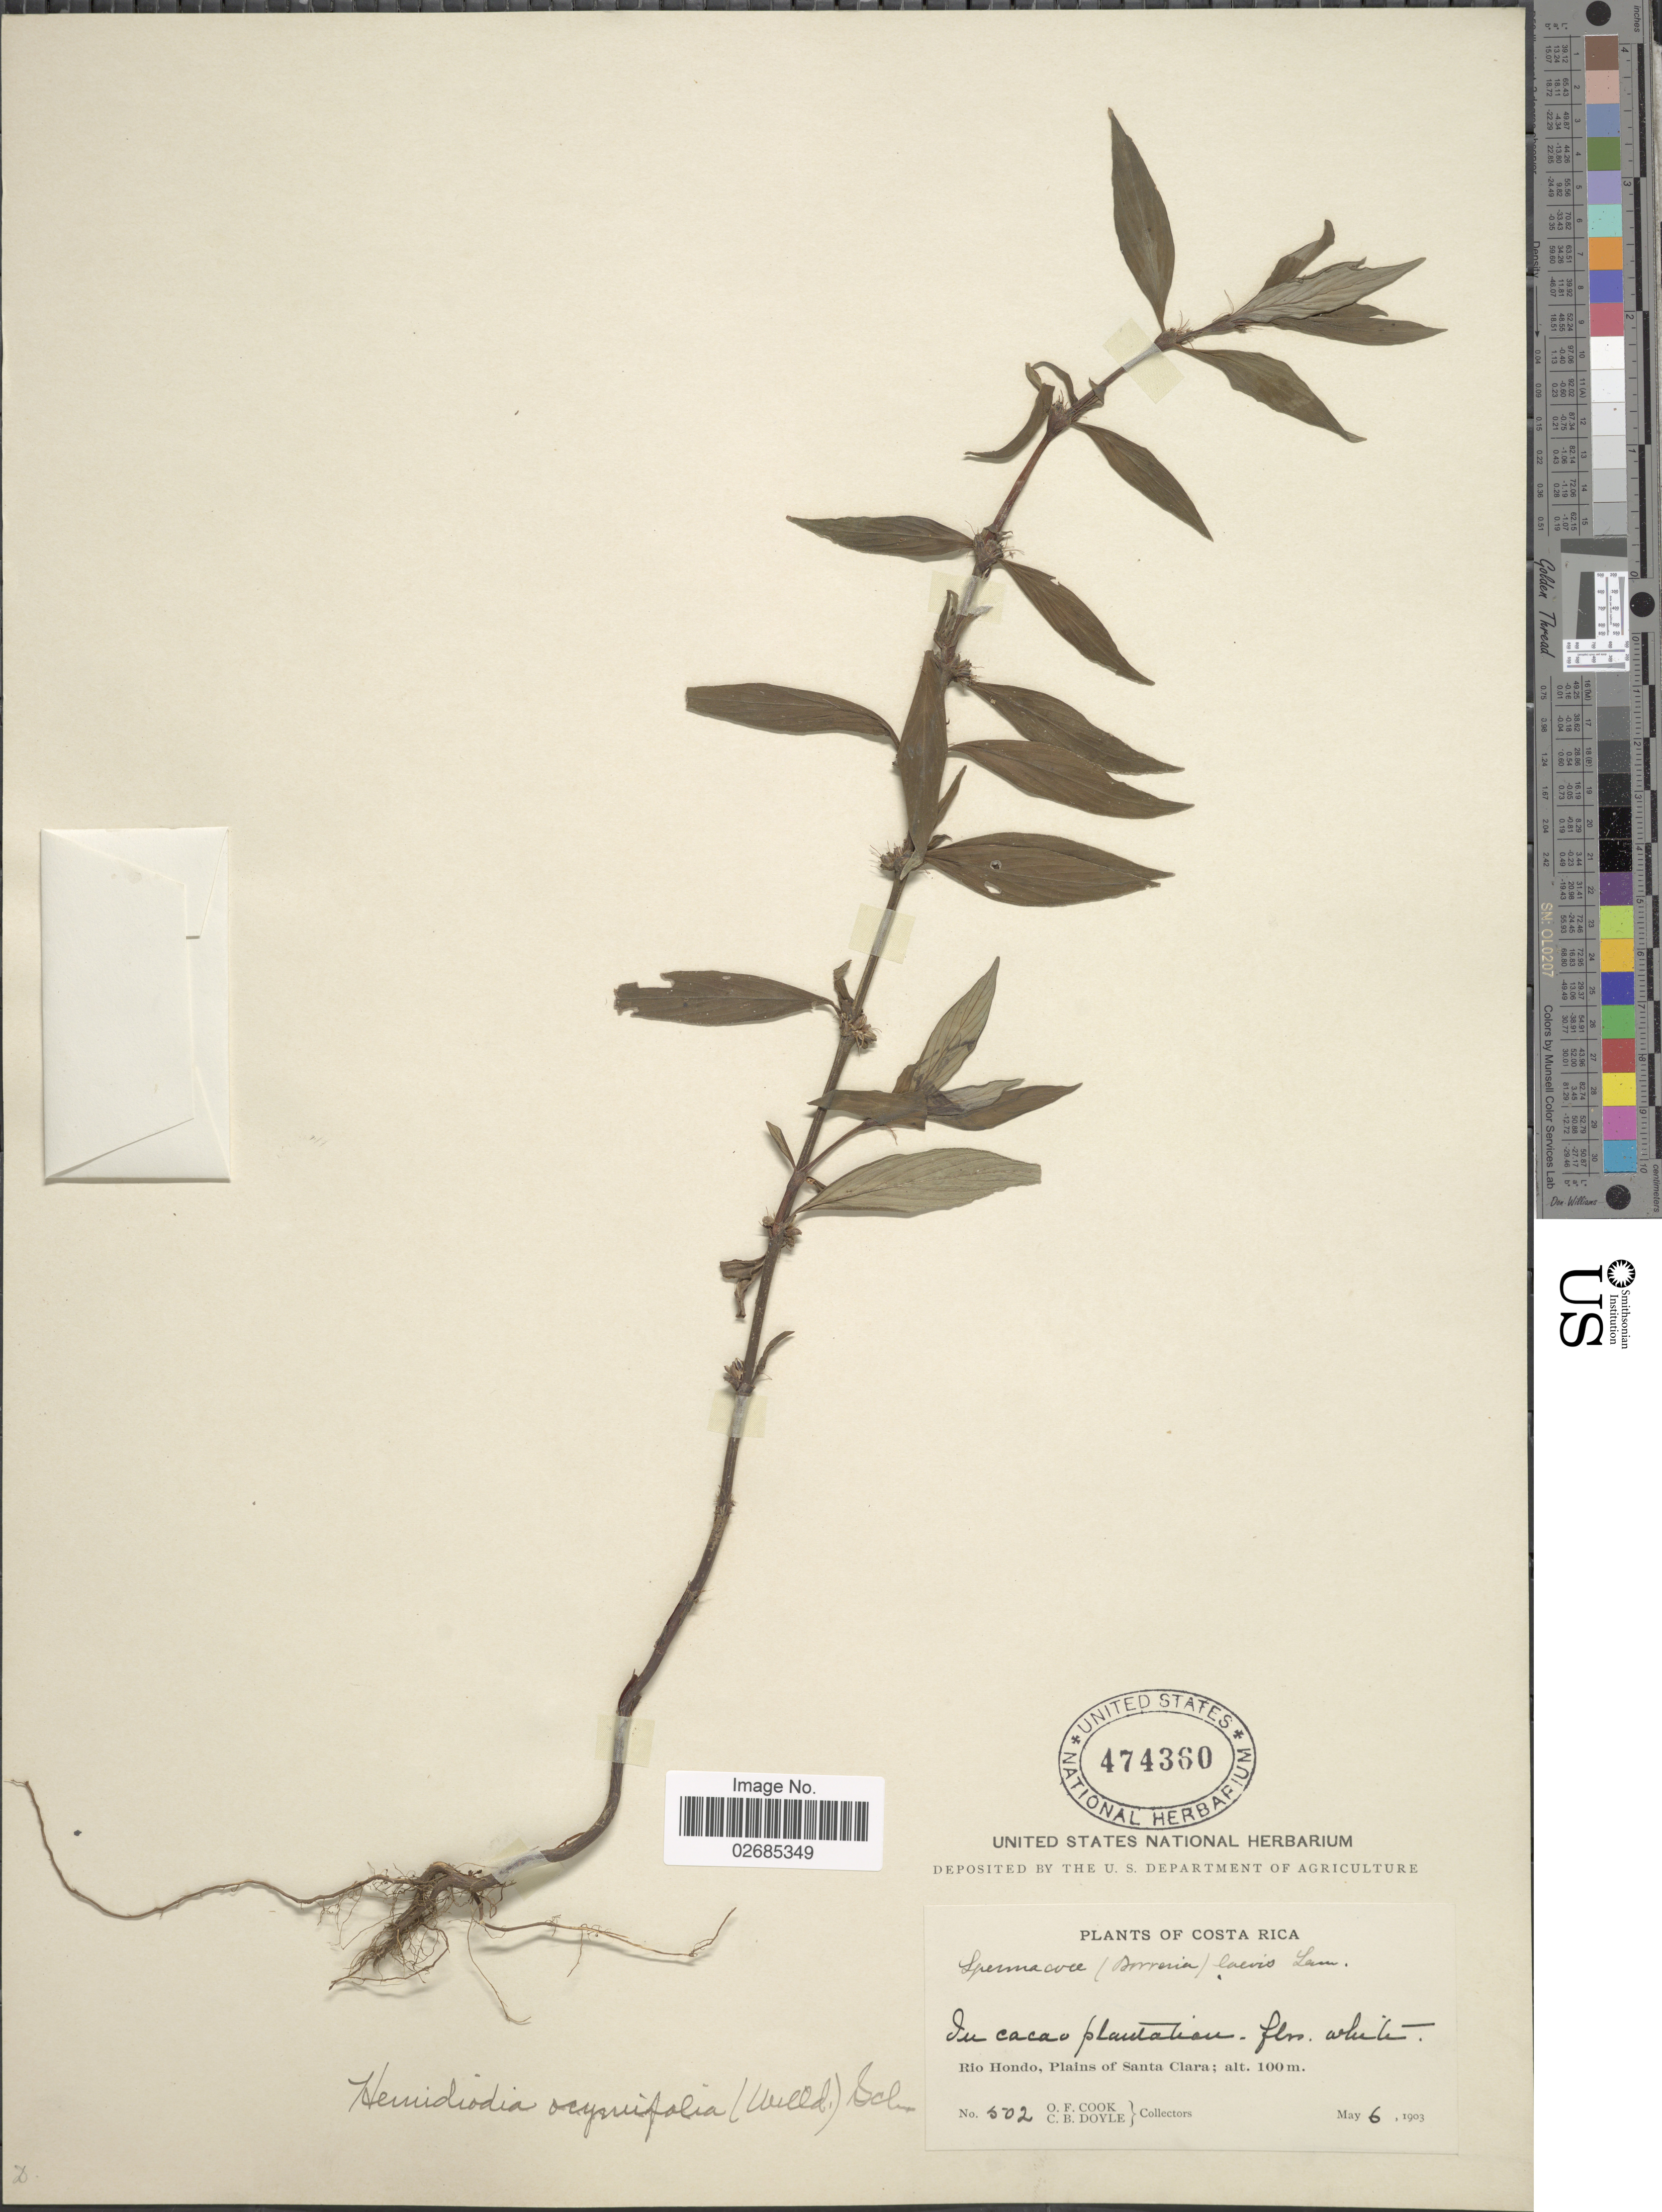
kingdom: Plantae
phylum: Tracheophyta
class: Magnoliopsida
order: Gentianales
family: Rubiaceae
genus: Hemidiodia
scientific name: Hemidiodia ocimifolia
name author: (Willd.) K. Schum.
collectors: O. F. Cook & C. Doyle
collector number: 502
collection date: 1903-05-06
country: Costa Rica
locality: Rrio Hondo, Plains of Santa Clara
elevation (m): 100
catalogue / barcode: US 474360